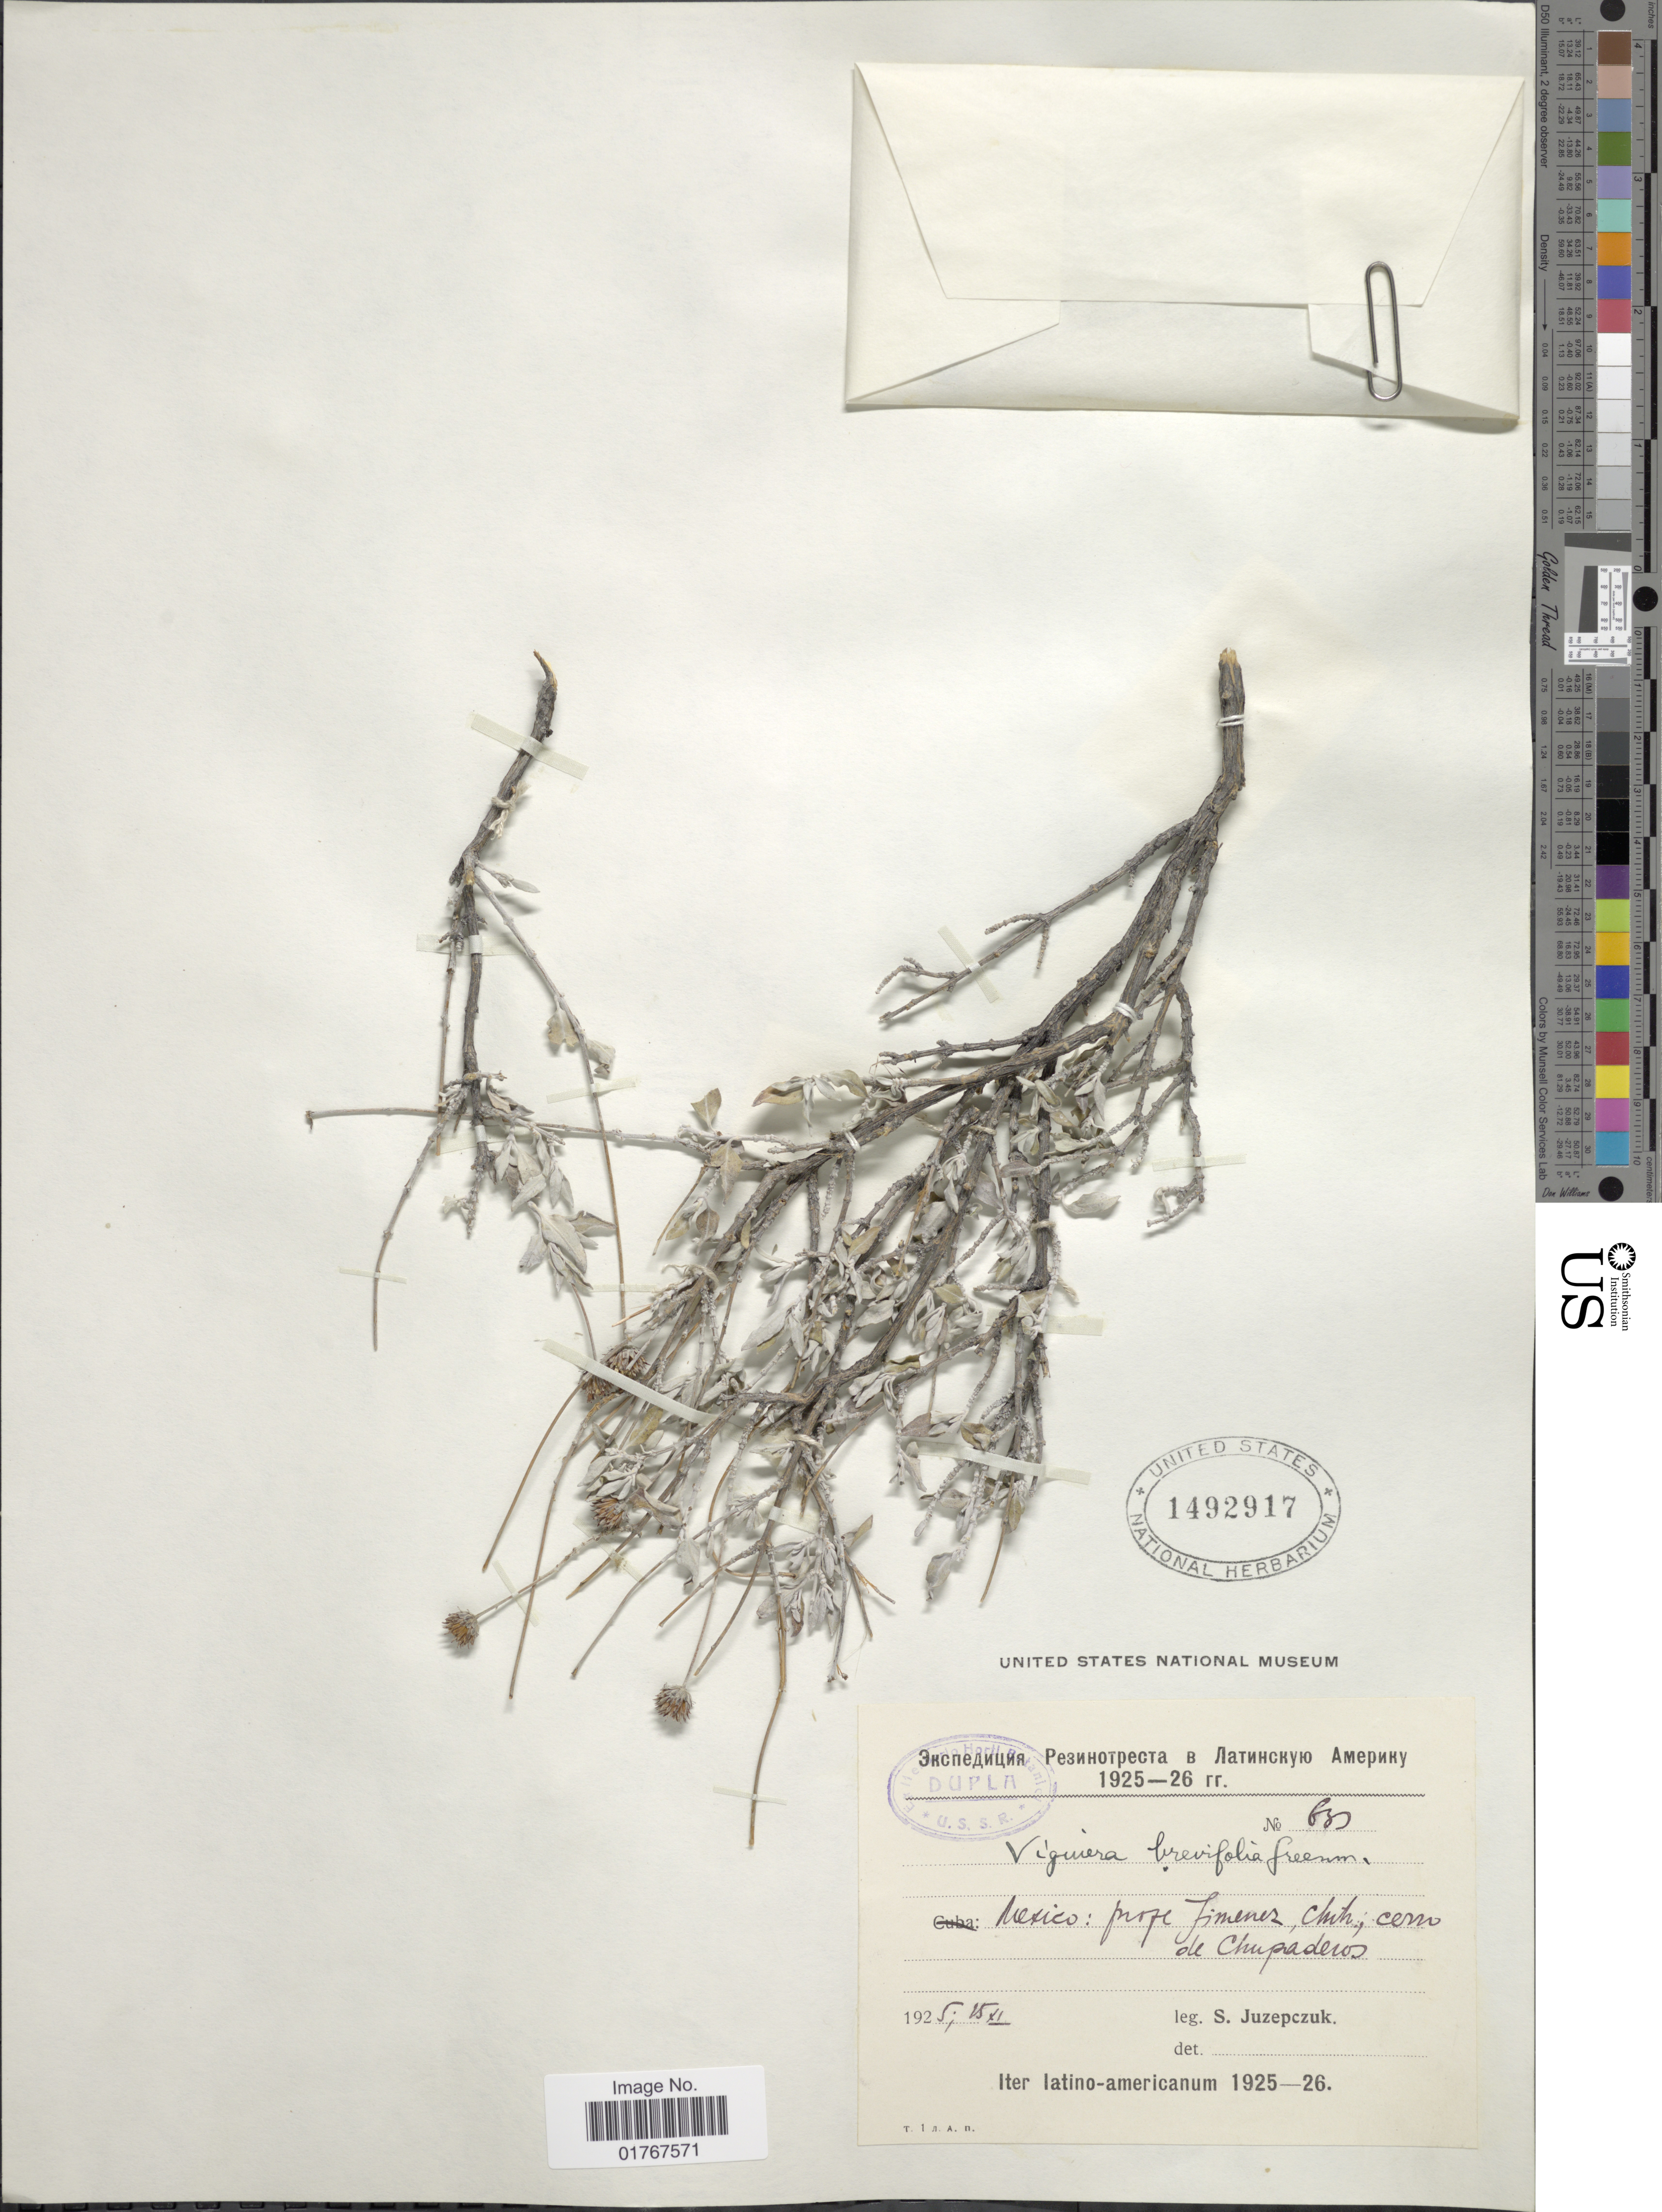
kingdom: Plantae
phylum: Tracheophyta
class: Magnoliopsida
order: Asterales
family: Asteraceae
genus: Viguiera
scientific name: Viguiera brevifolia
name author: Greenm.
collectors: S. V. Juzepczuk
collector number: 68!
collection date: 1925-11-15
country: Mexico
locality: Prope Jimenez, Chih; cerro de Chipaderos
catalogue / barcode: US 1492917